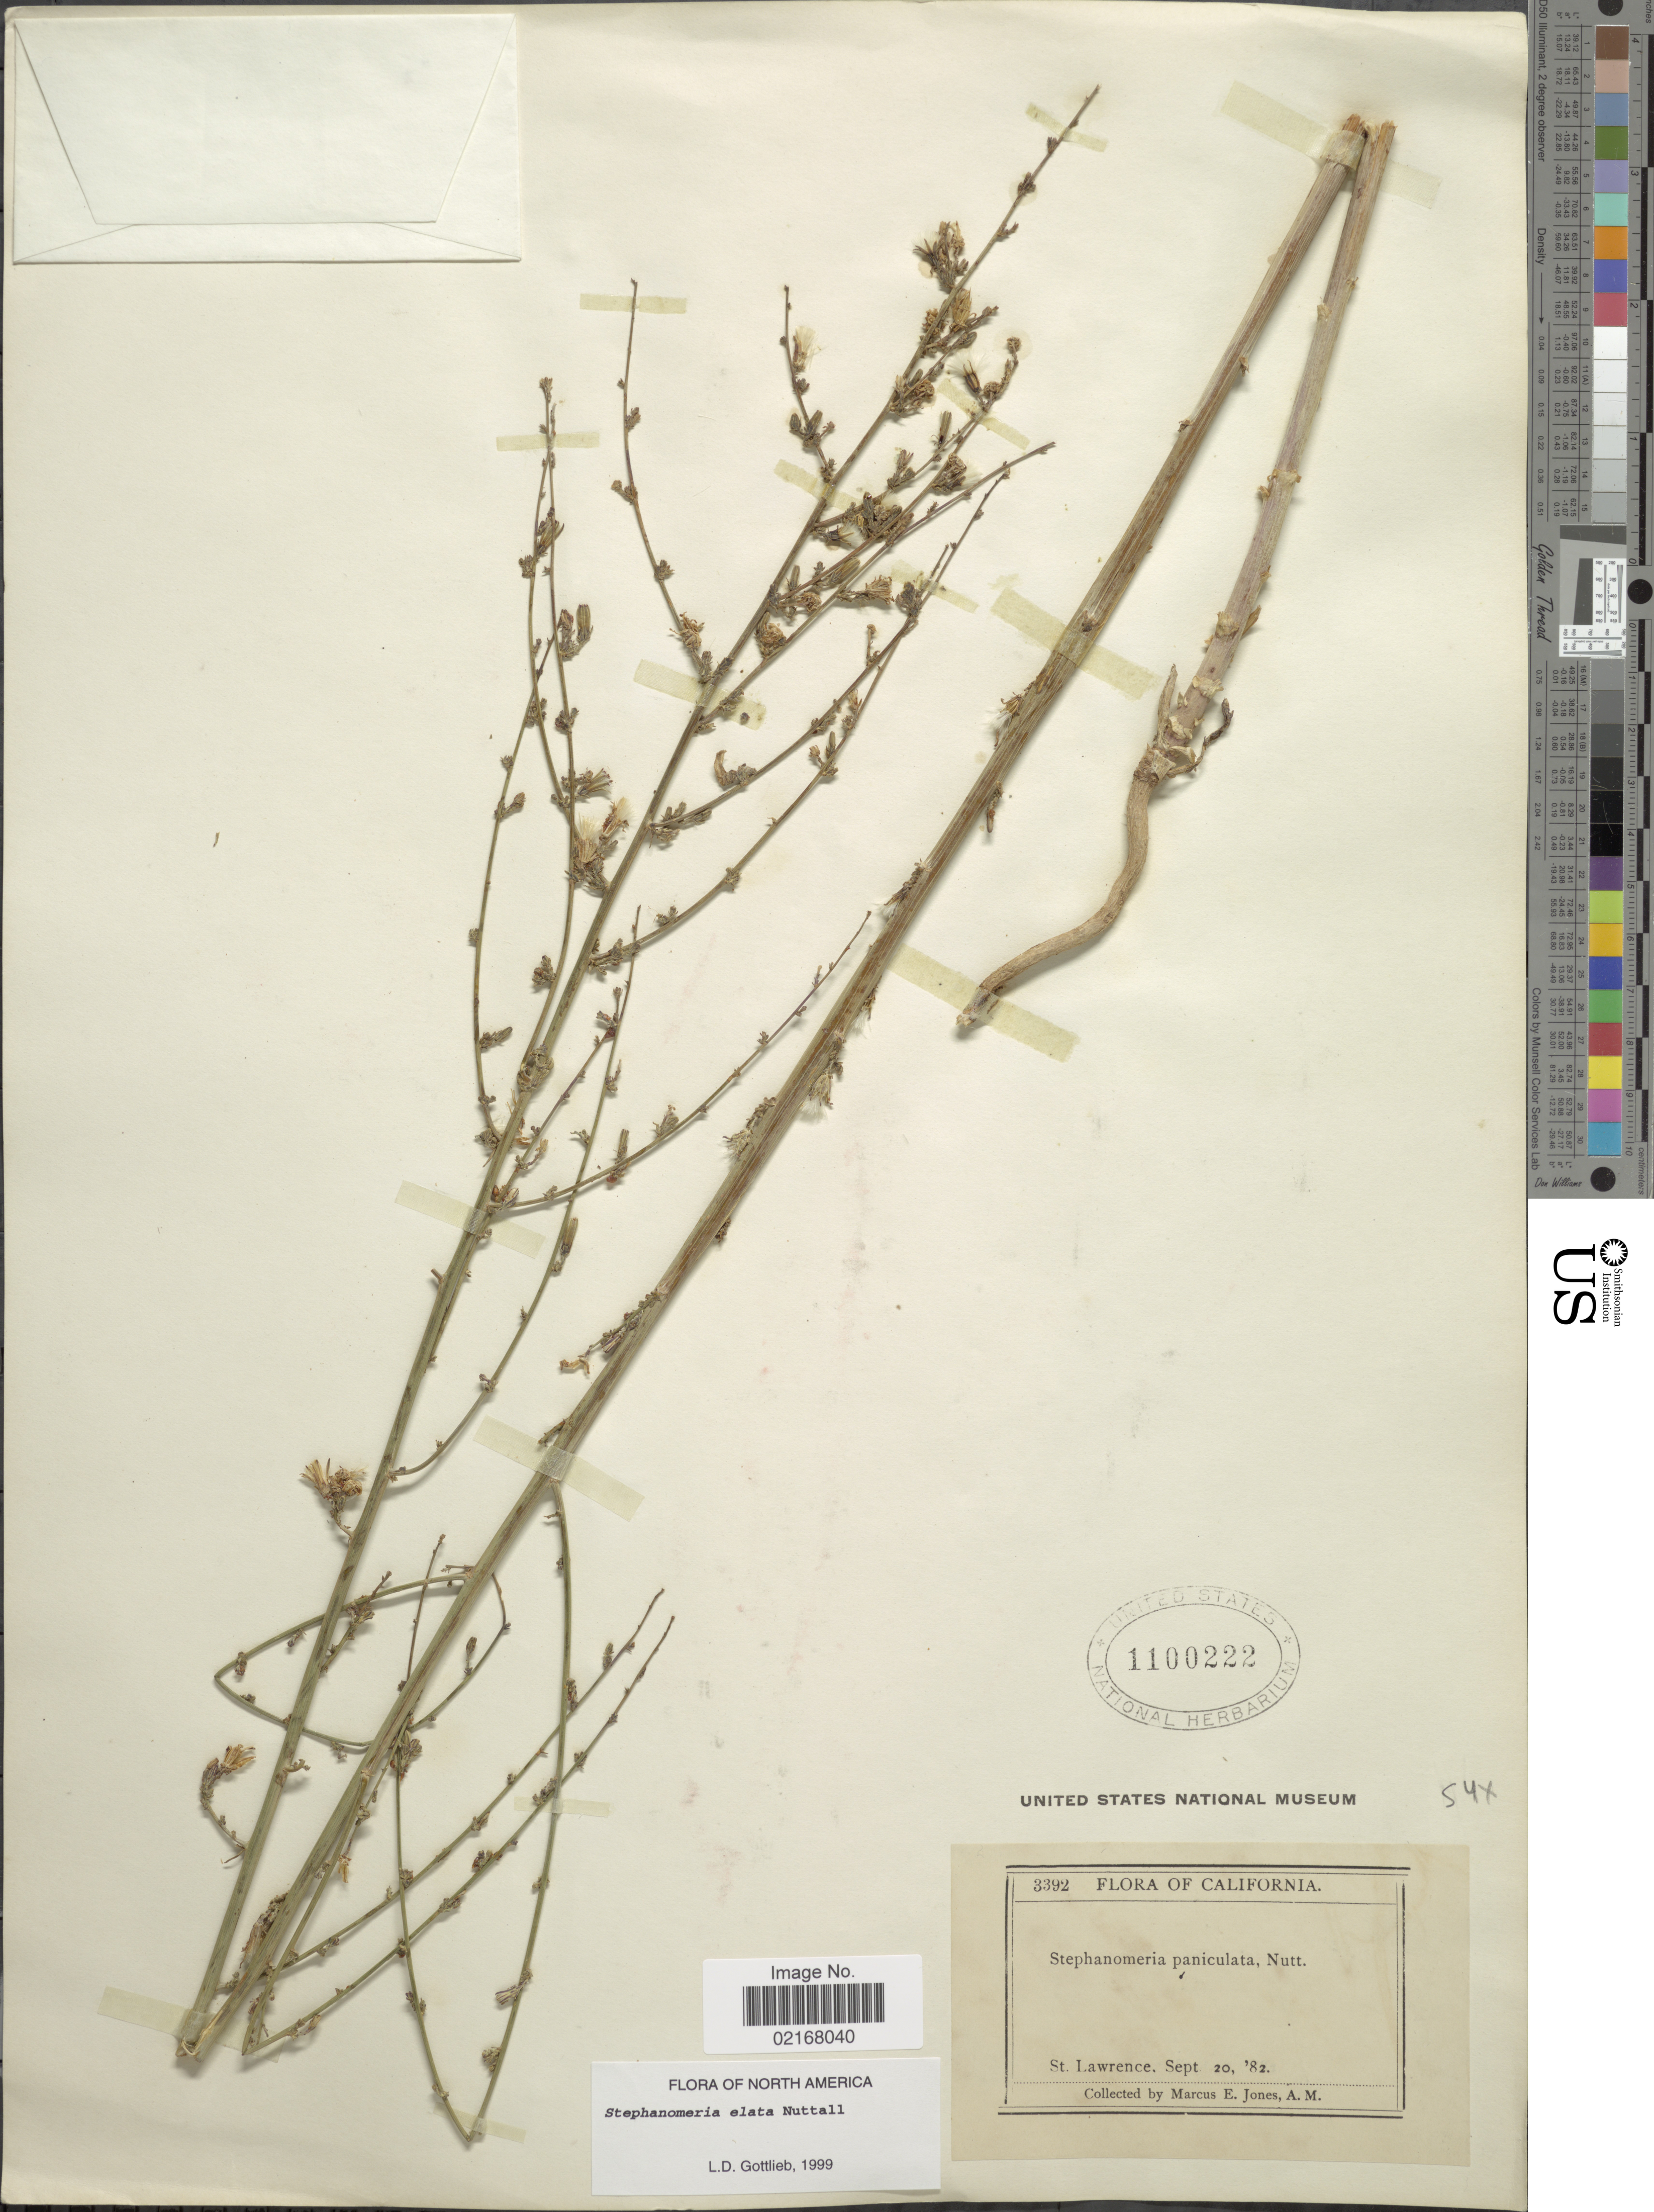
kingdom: Plantae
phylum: Tracheophyta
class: Magnoliopsida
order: Asterales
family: Asteraceae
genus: Stephanomeria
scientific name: Stephanomeria elata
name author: Nutt.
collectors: M. E. Jones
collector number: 3392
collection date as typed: Transcribed d/m/y: 20/9/82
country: United States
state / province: California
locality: St. Lawrence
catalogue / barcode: US 1100222